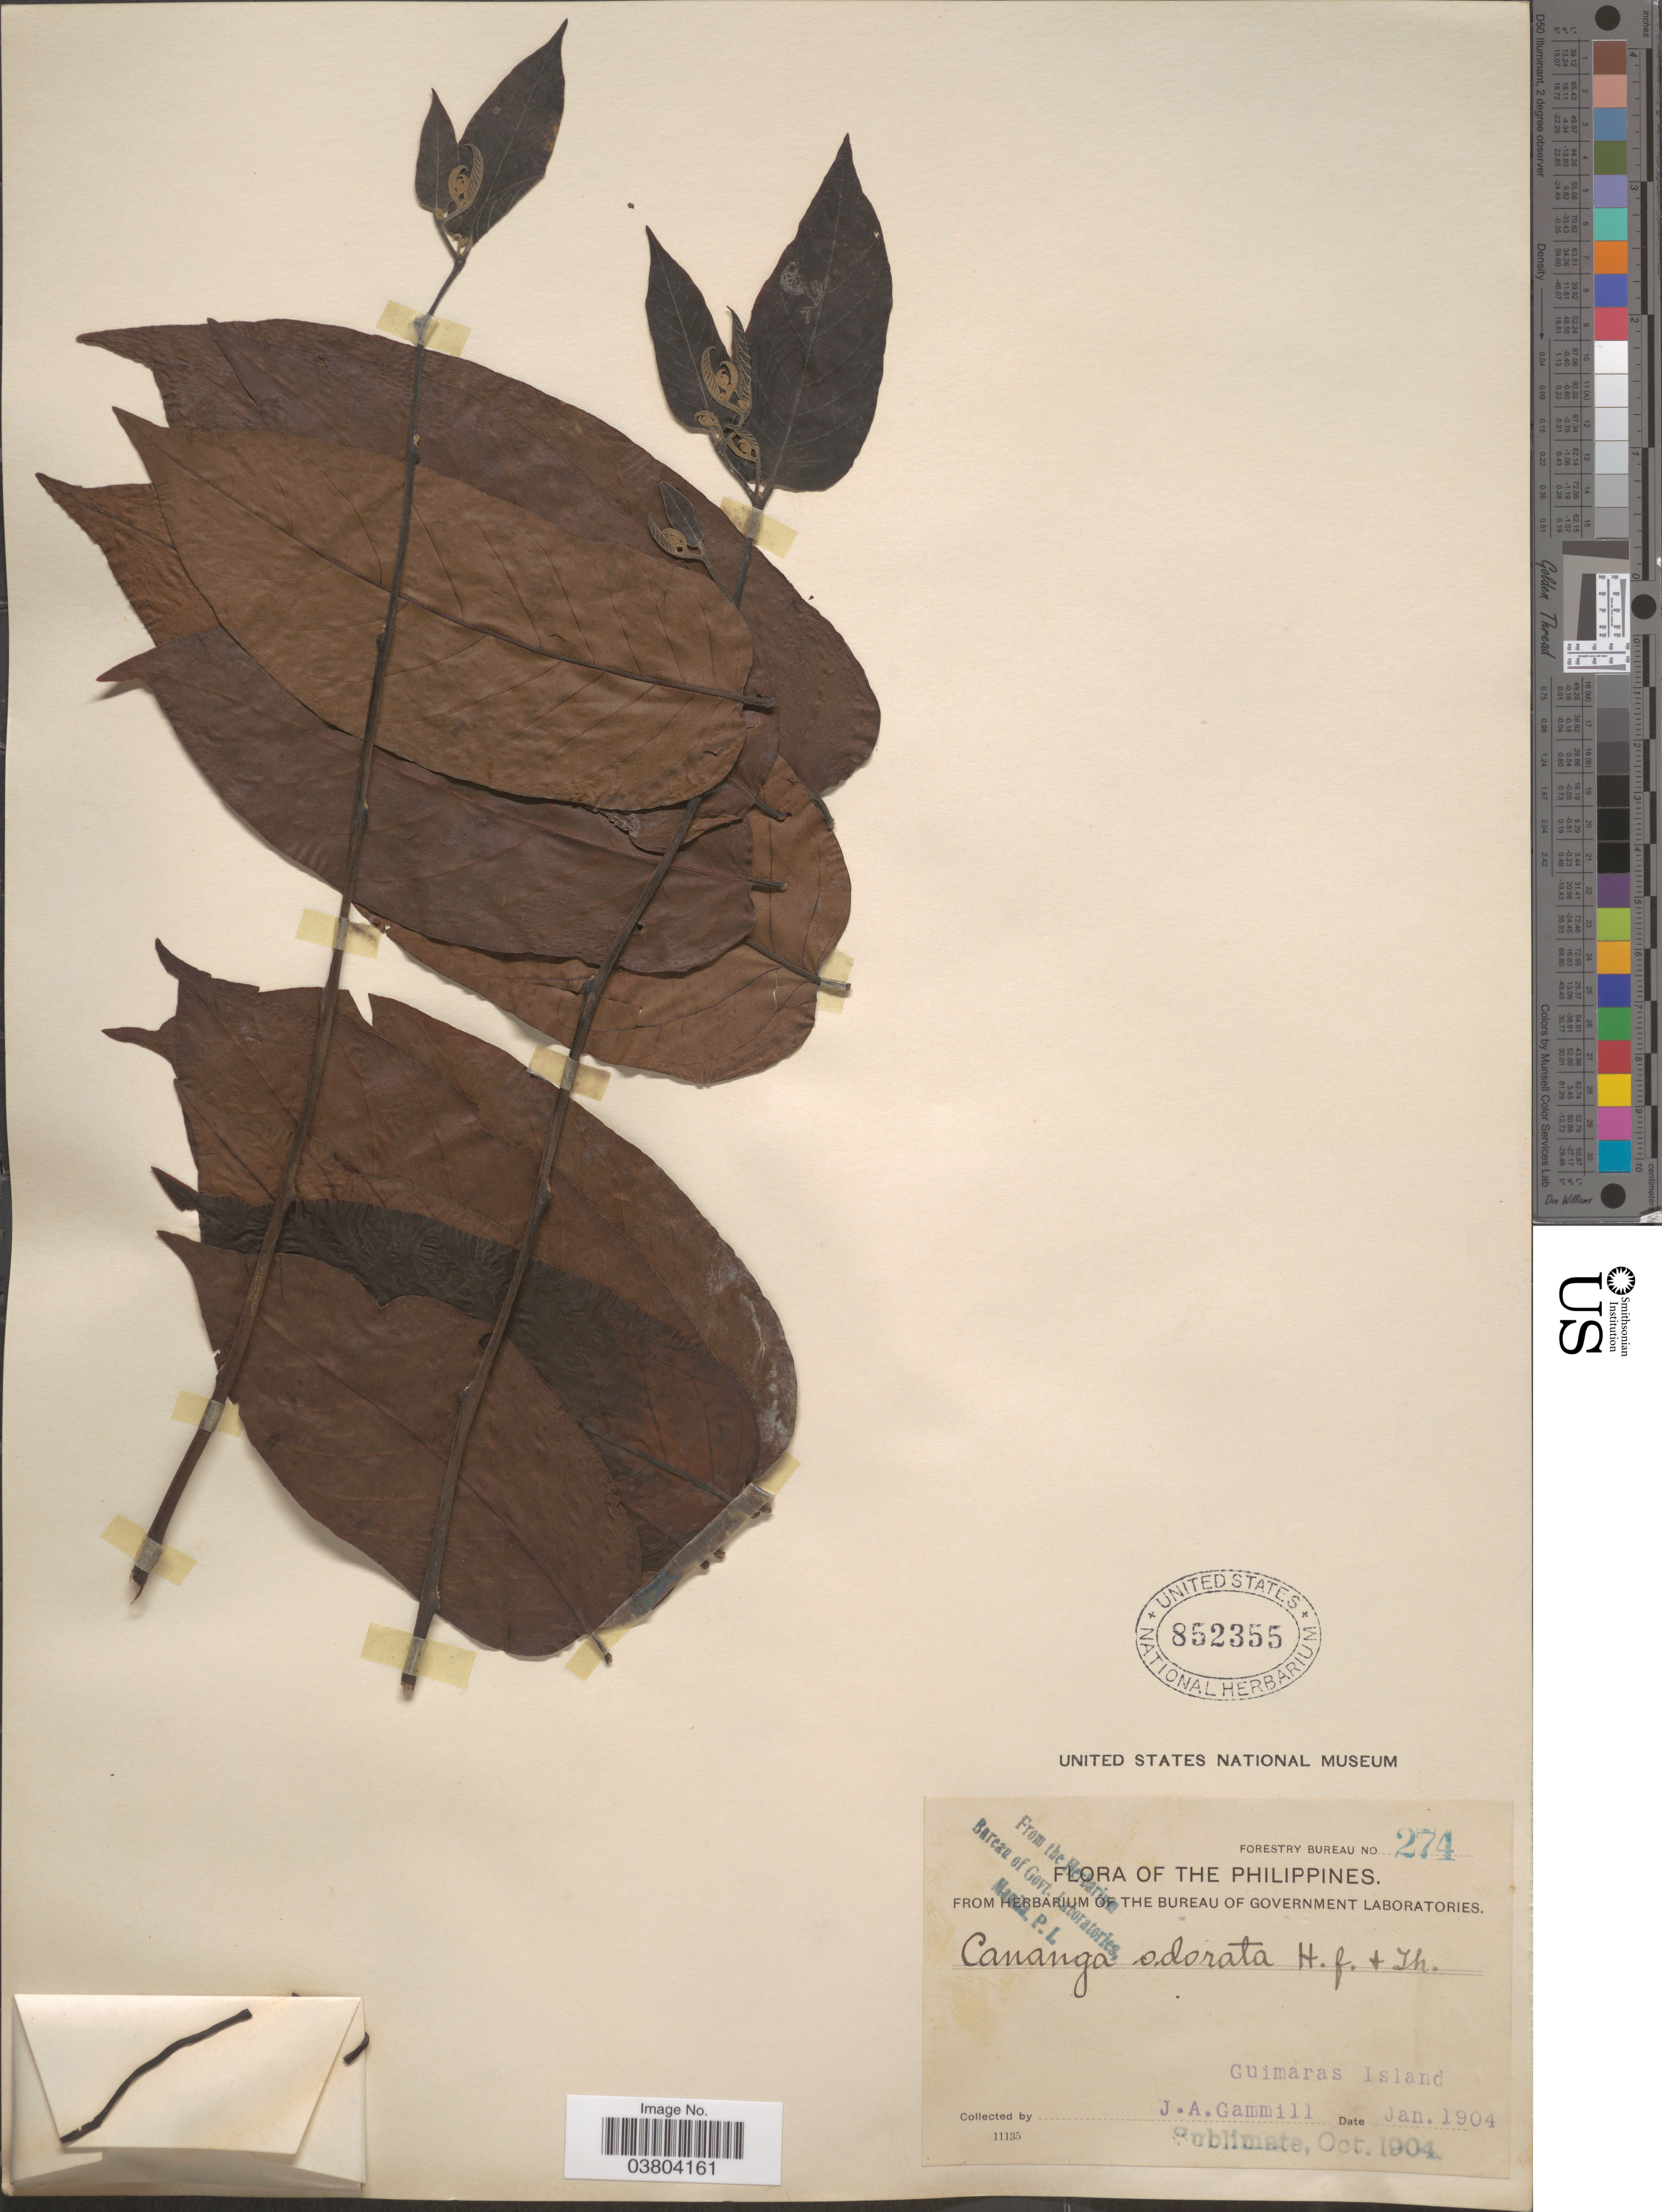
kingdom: Plantae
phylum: Tracheophyta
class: Magnoliopsida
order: Magnoliales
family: Annonaceae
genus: Cananga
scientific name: Cananga odorata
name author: (Lam.) Hook. f. & Thomson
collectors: J. Gammill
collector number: Forestry Bureau 274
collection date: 1904-01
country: Philippines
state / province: Western Visayas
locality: Guimaras Island.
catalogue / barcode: US 852355